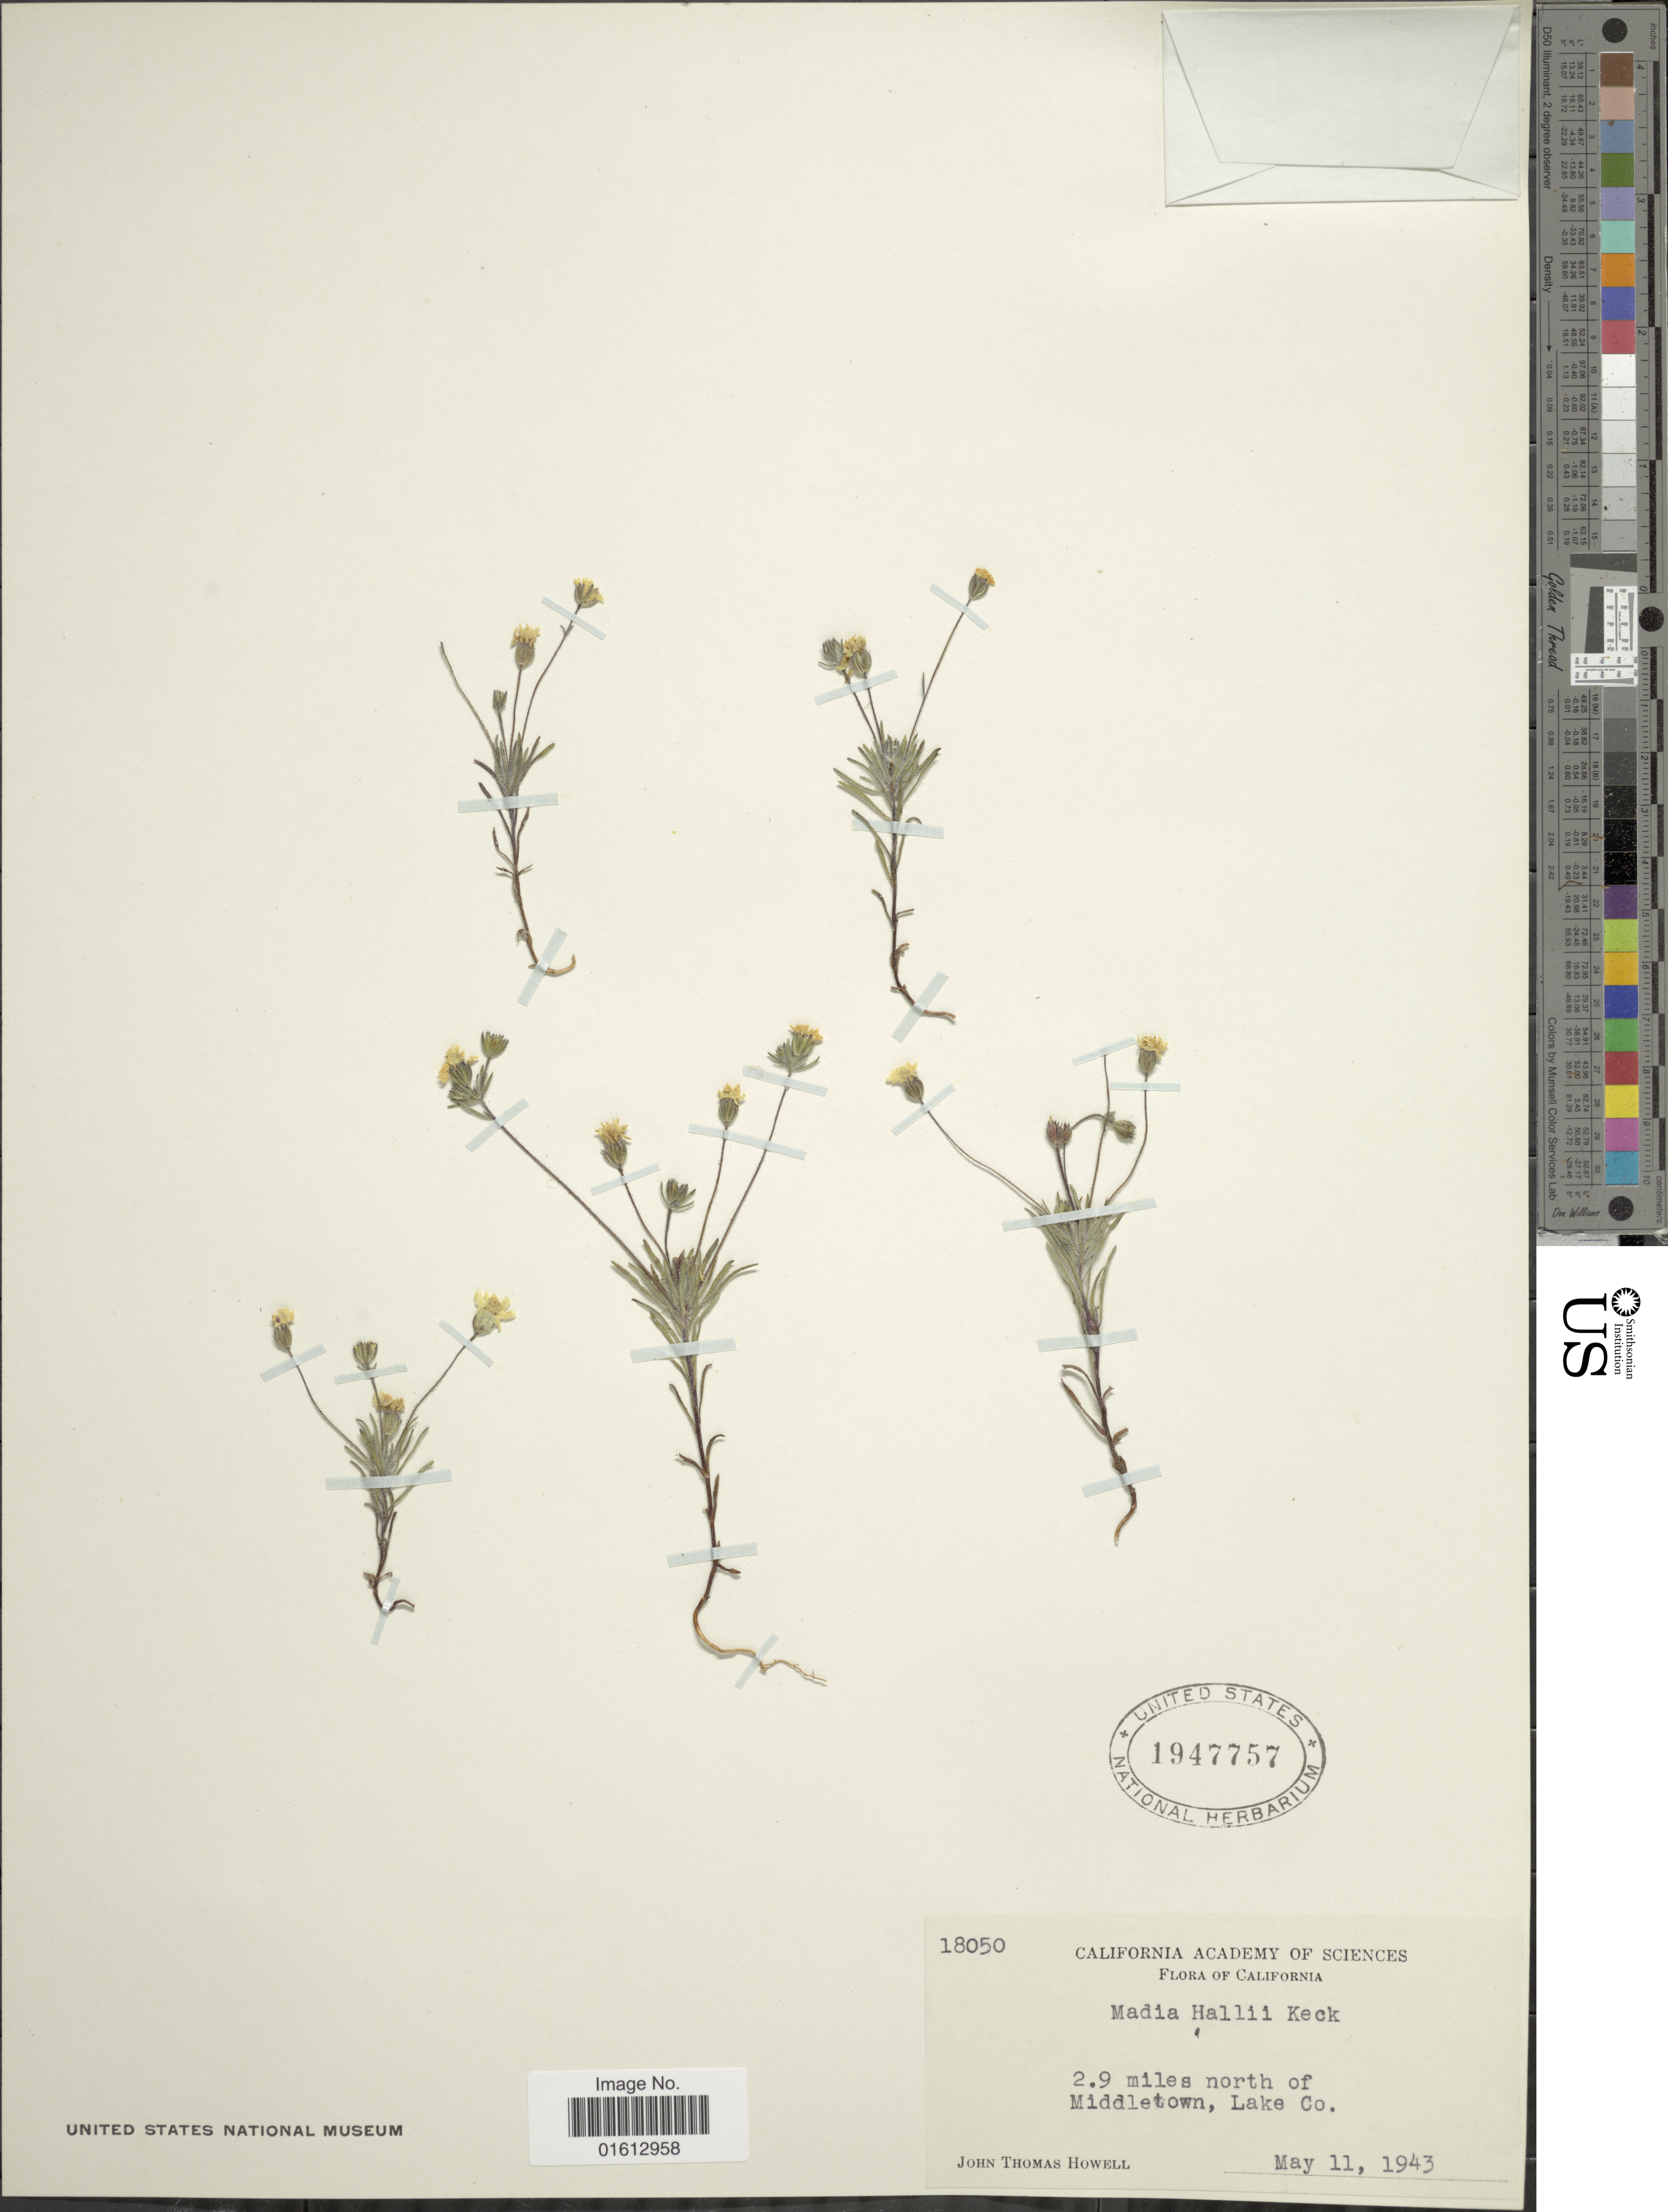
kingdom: Plantae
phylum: Tracheophyta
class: Magnoliopsida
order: Asterales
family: Asteraceae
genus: Madia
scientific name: Madia hallii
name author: D.D. Keck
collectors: J. T. Howell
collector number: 18050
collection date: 1943-05-11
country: United States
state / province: California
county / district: Lake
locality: California, 2.9 miles north of Middletown, Lake Co.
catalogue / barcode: US 1947757